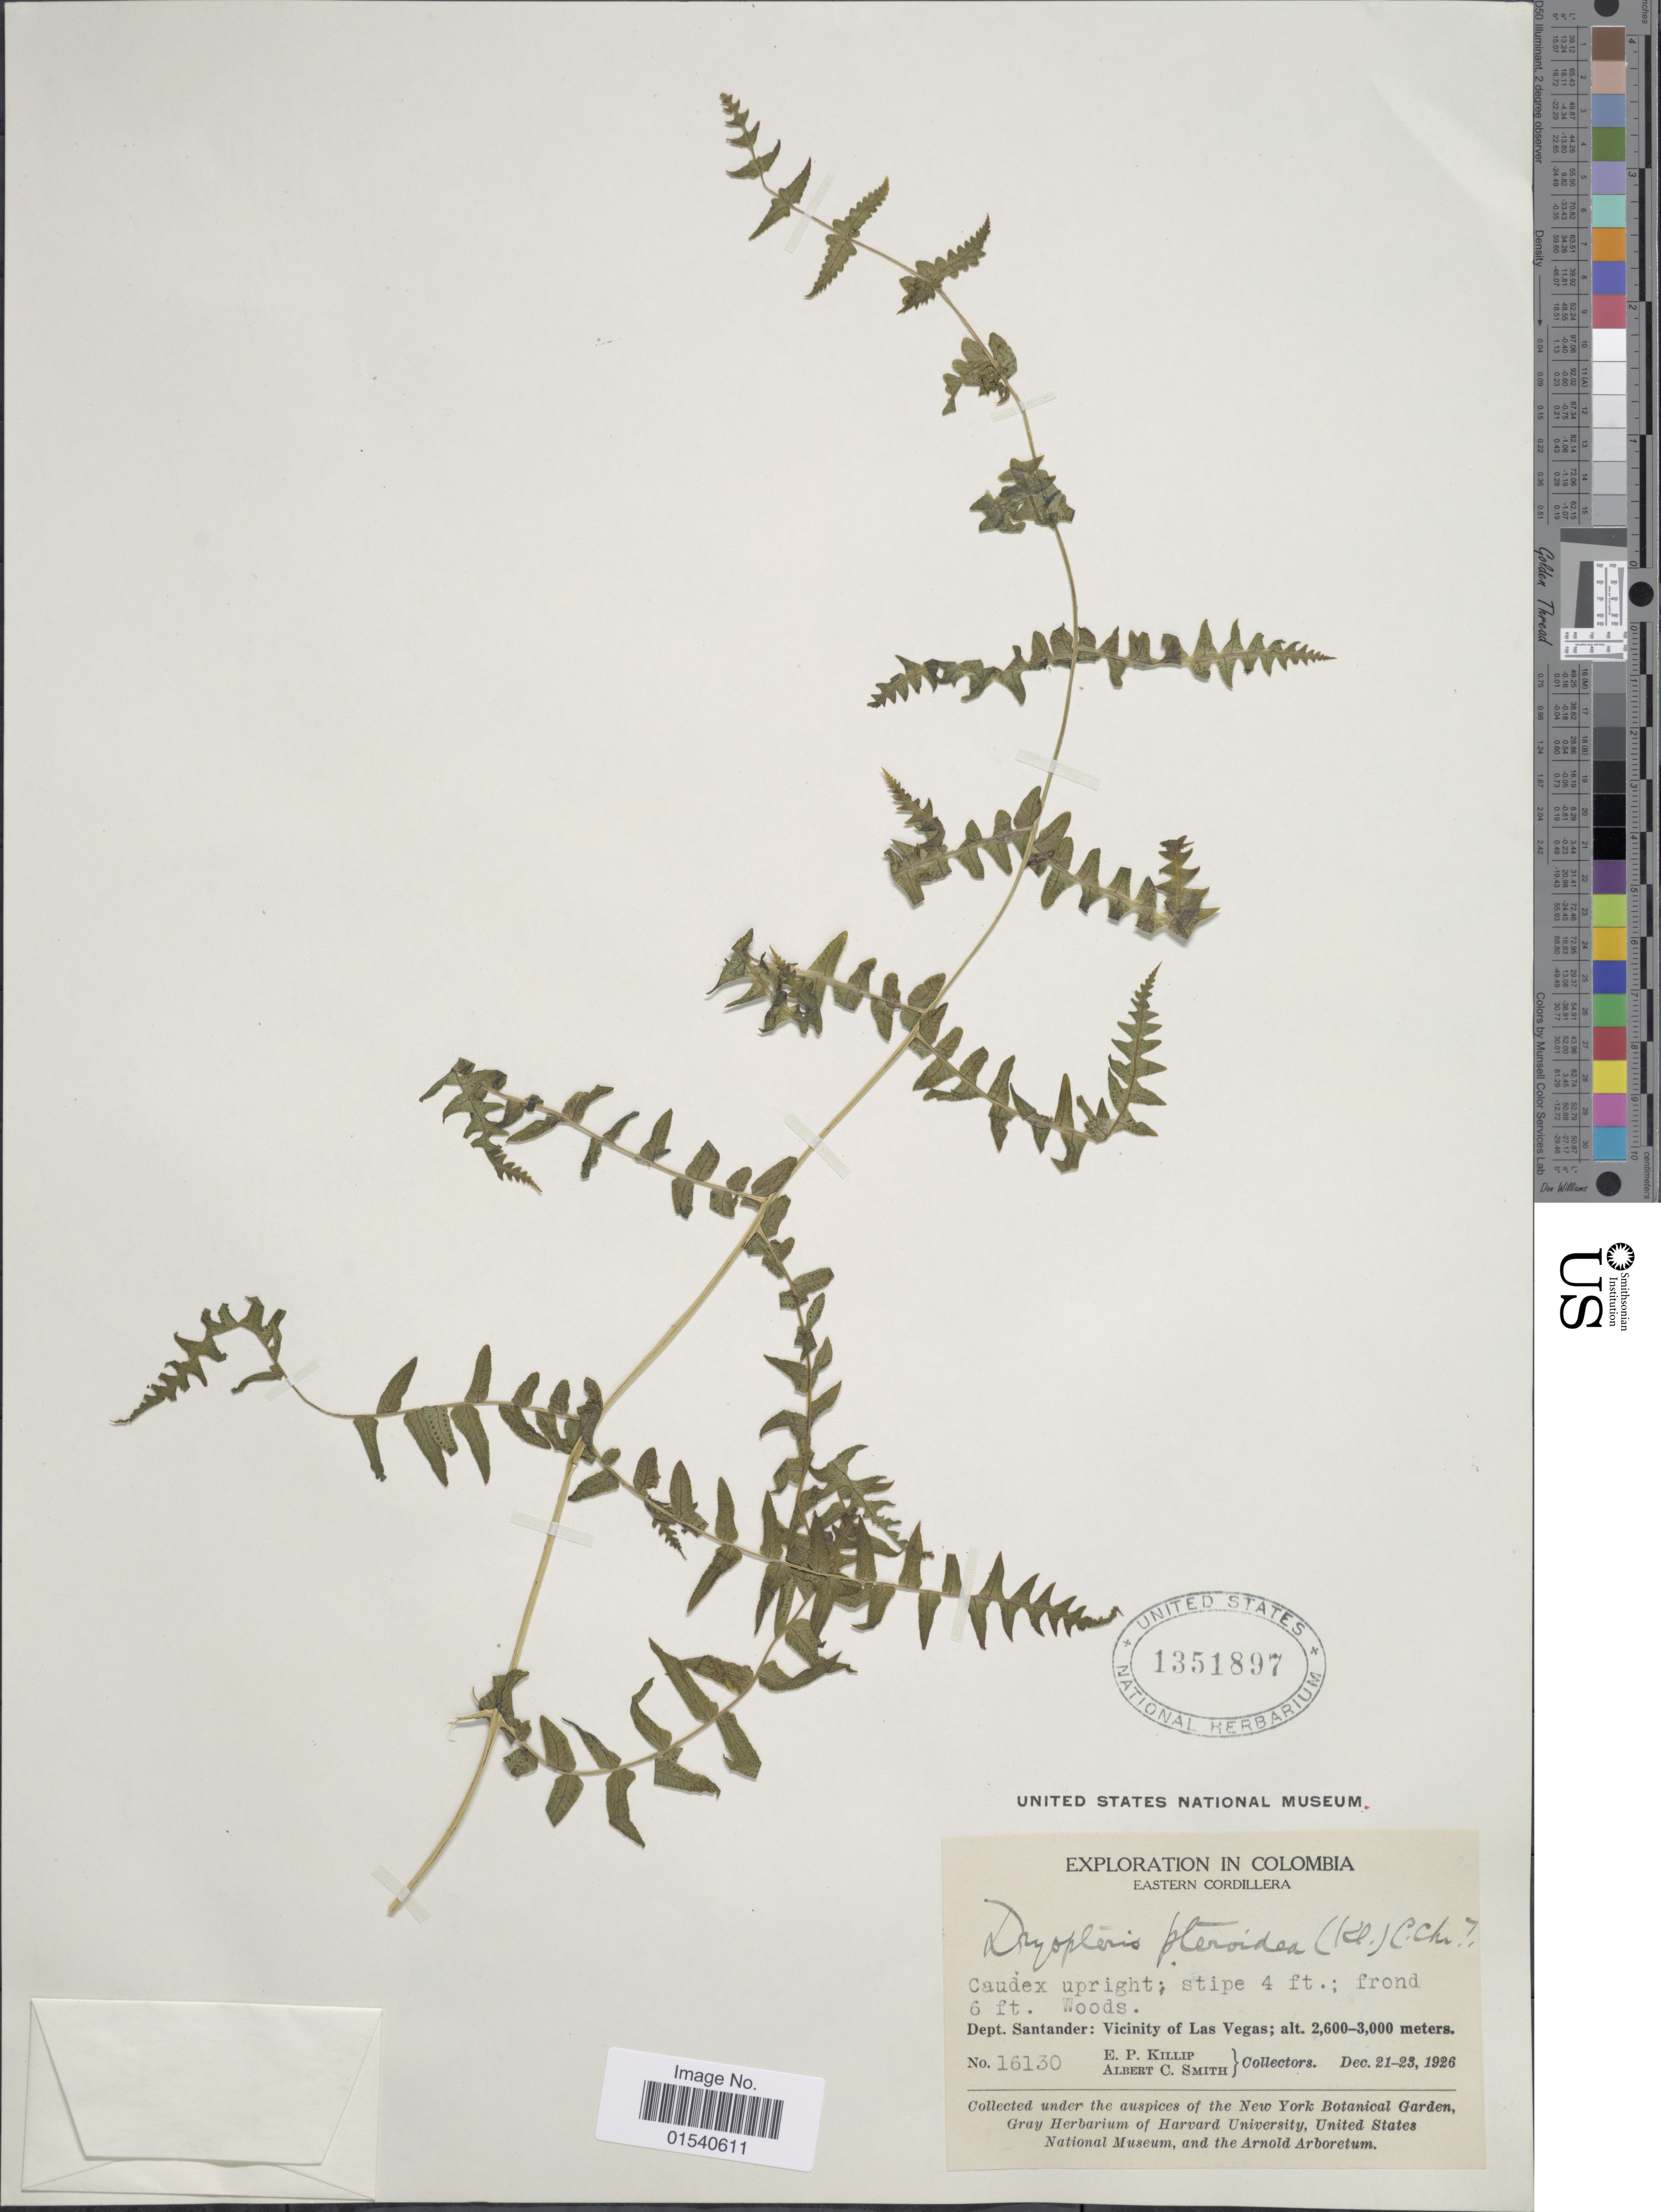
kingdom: Plantae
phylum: Tracheophyta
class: Polypodiopsida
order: Polypodiales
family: Thelypteridaceae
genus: Amauropelta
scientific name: Amauropelta pteroidea (Klotzsch) comb. nov., ined 2015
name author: (Klotzsch)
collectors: E. P. Killip & A. C. Smith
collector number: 16130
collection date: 1926-12-21/1926-12-23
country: Colombia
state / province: Santander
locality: Eastern Cordillera, Dept Sanatander: Vicinity of Las Vegas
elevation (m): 2600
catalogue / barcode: US 1351897